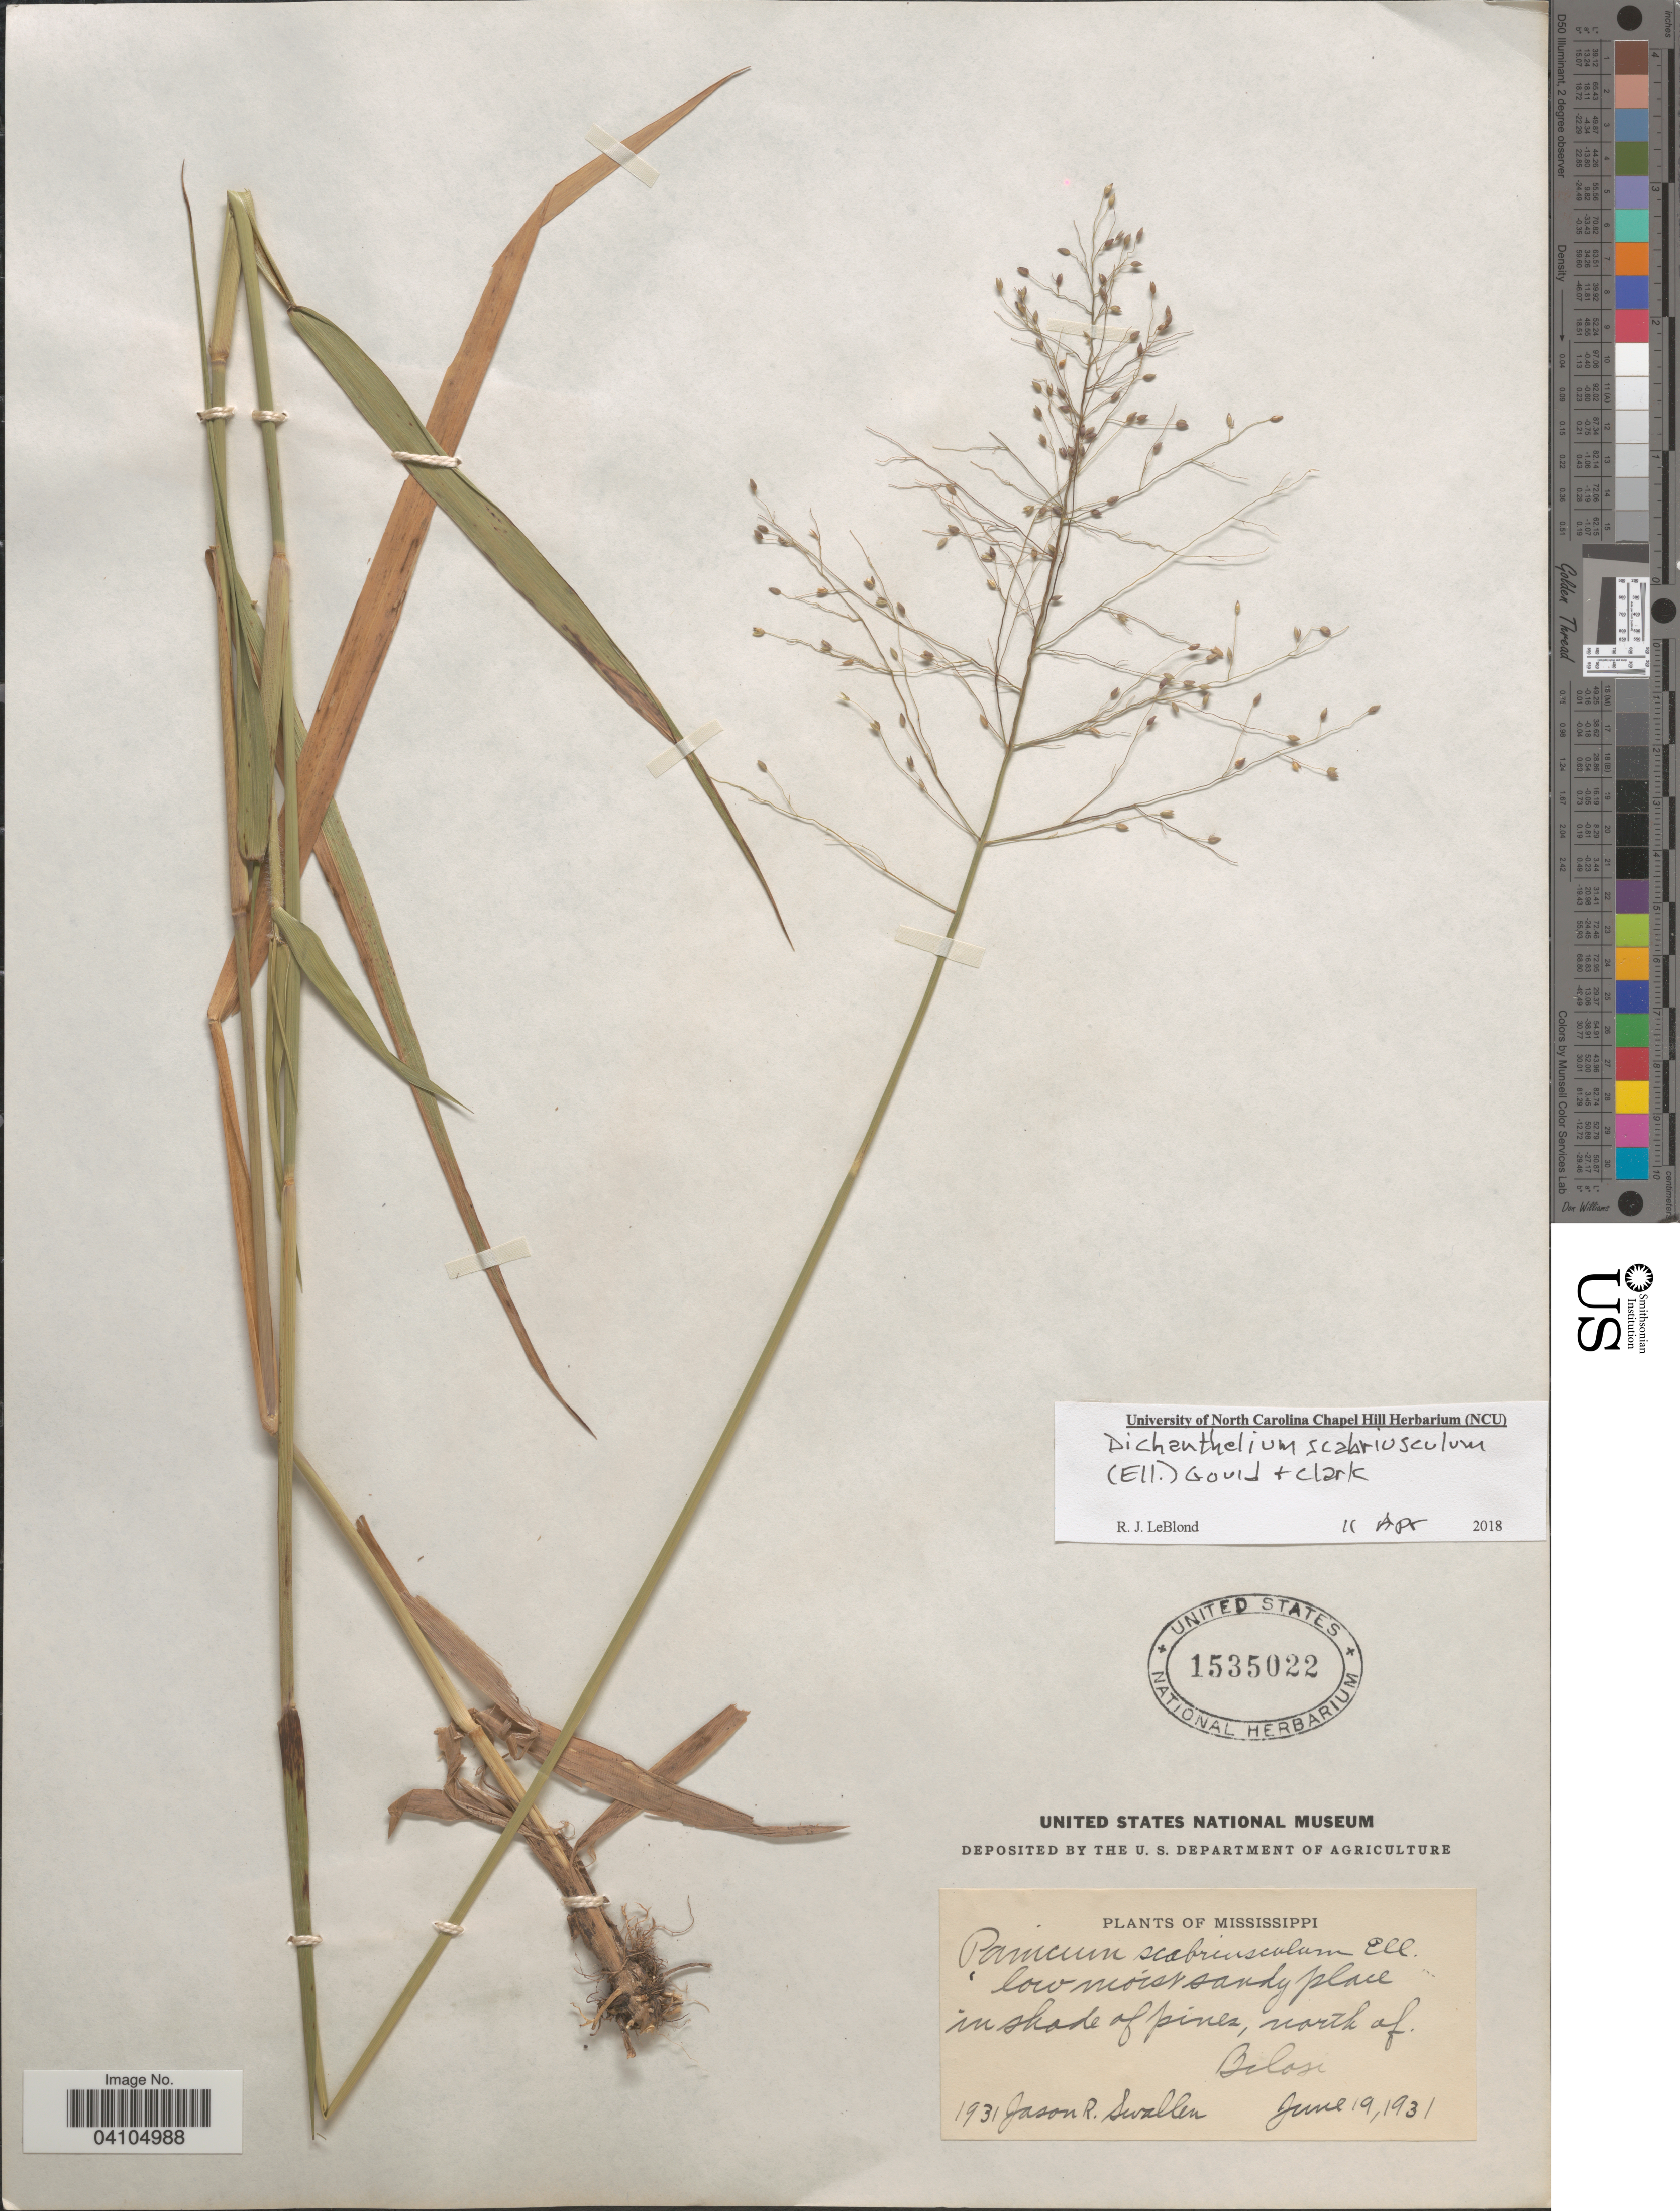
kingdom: Plantae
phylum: Tracheophyta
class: Liliopsida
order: Poales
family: Poaceae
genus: Dichanthelium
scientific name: Dichanthelium scabriusculum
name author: (Elliott) Gould & C.A. Clark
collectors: J. R. Swallen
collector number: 1931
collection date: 1931-06-19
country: United States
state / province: Mississippi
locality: North of Belosi [interpreted].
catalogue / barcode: US 1535022